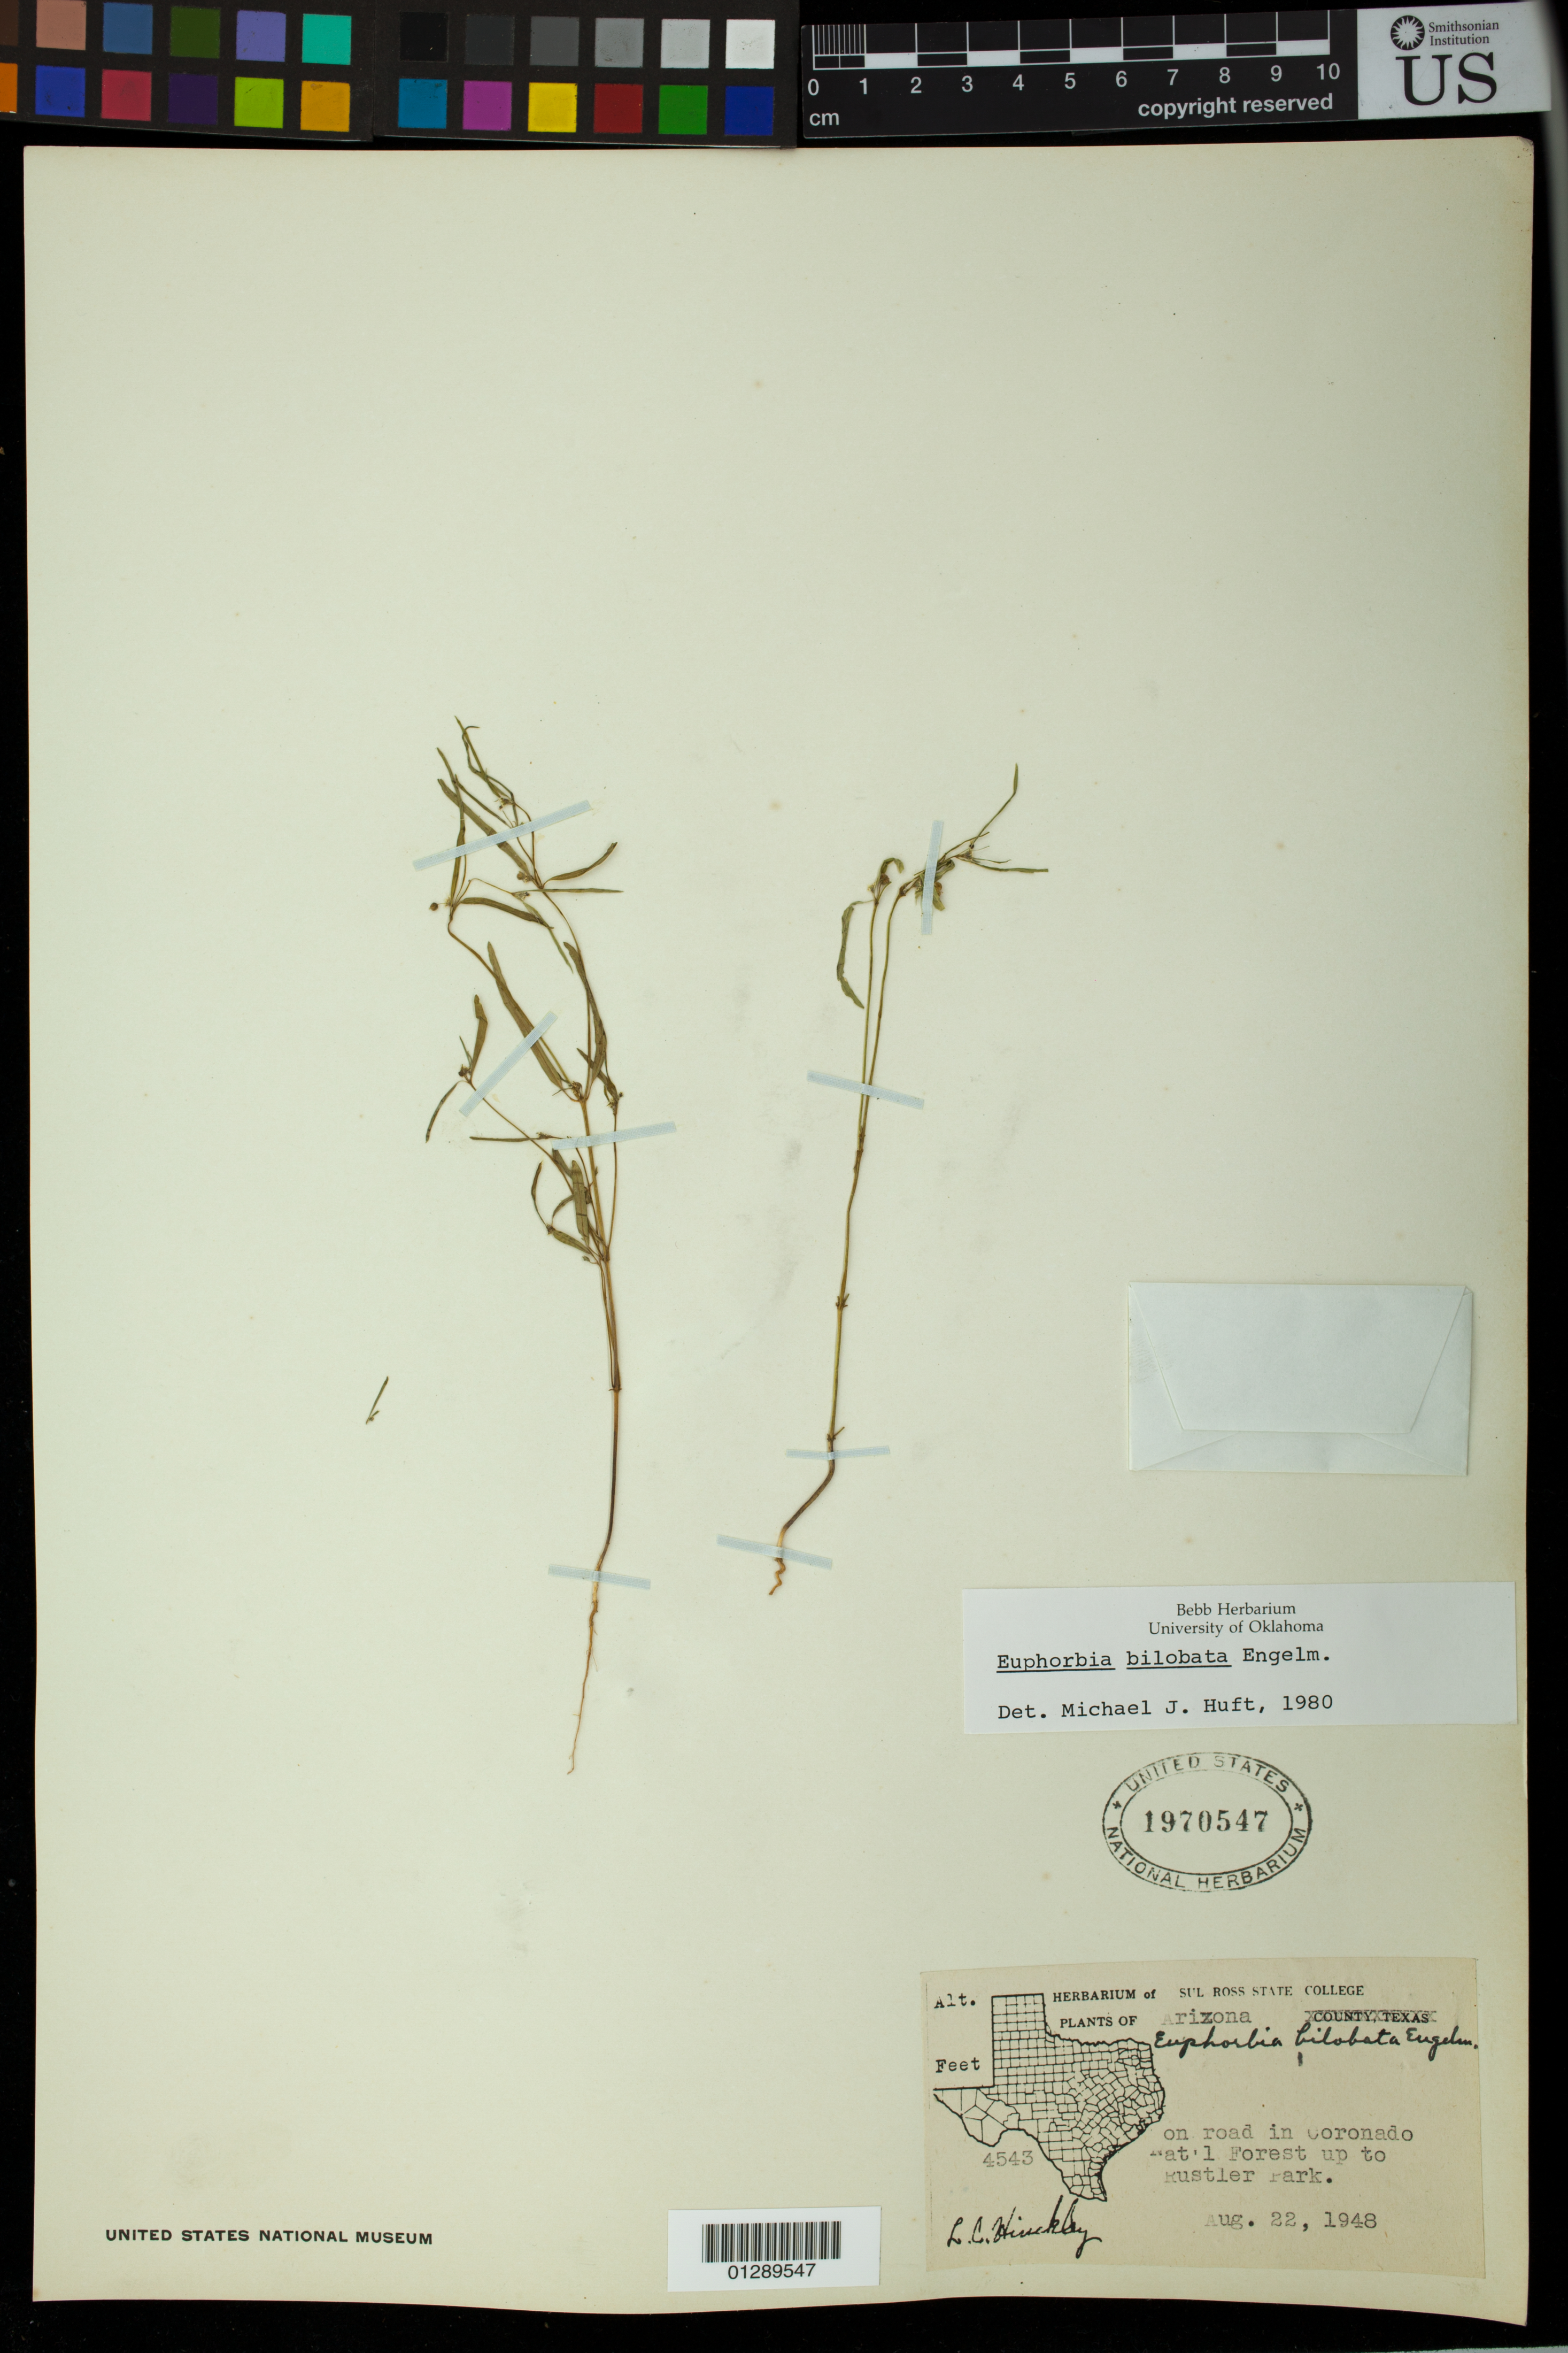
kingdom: Plantae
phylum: Tracheophyta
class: Magnoliopsida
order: Malpighiales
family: Euphorbiaceae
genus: Euphorbia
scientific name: Euphorbia bilobata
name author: Engelm. in Emory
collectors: L. Hinckley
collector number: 4543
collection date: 1948-08-22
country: United States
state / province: Arizona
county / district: Cochise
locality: on road in Coronado Nat'l Forest up to Rustler Park.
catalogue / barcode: US 1970547